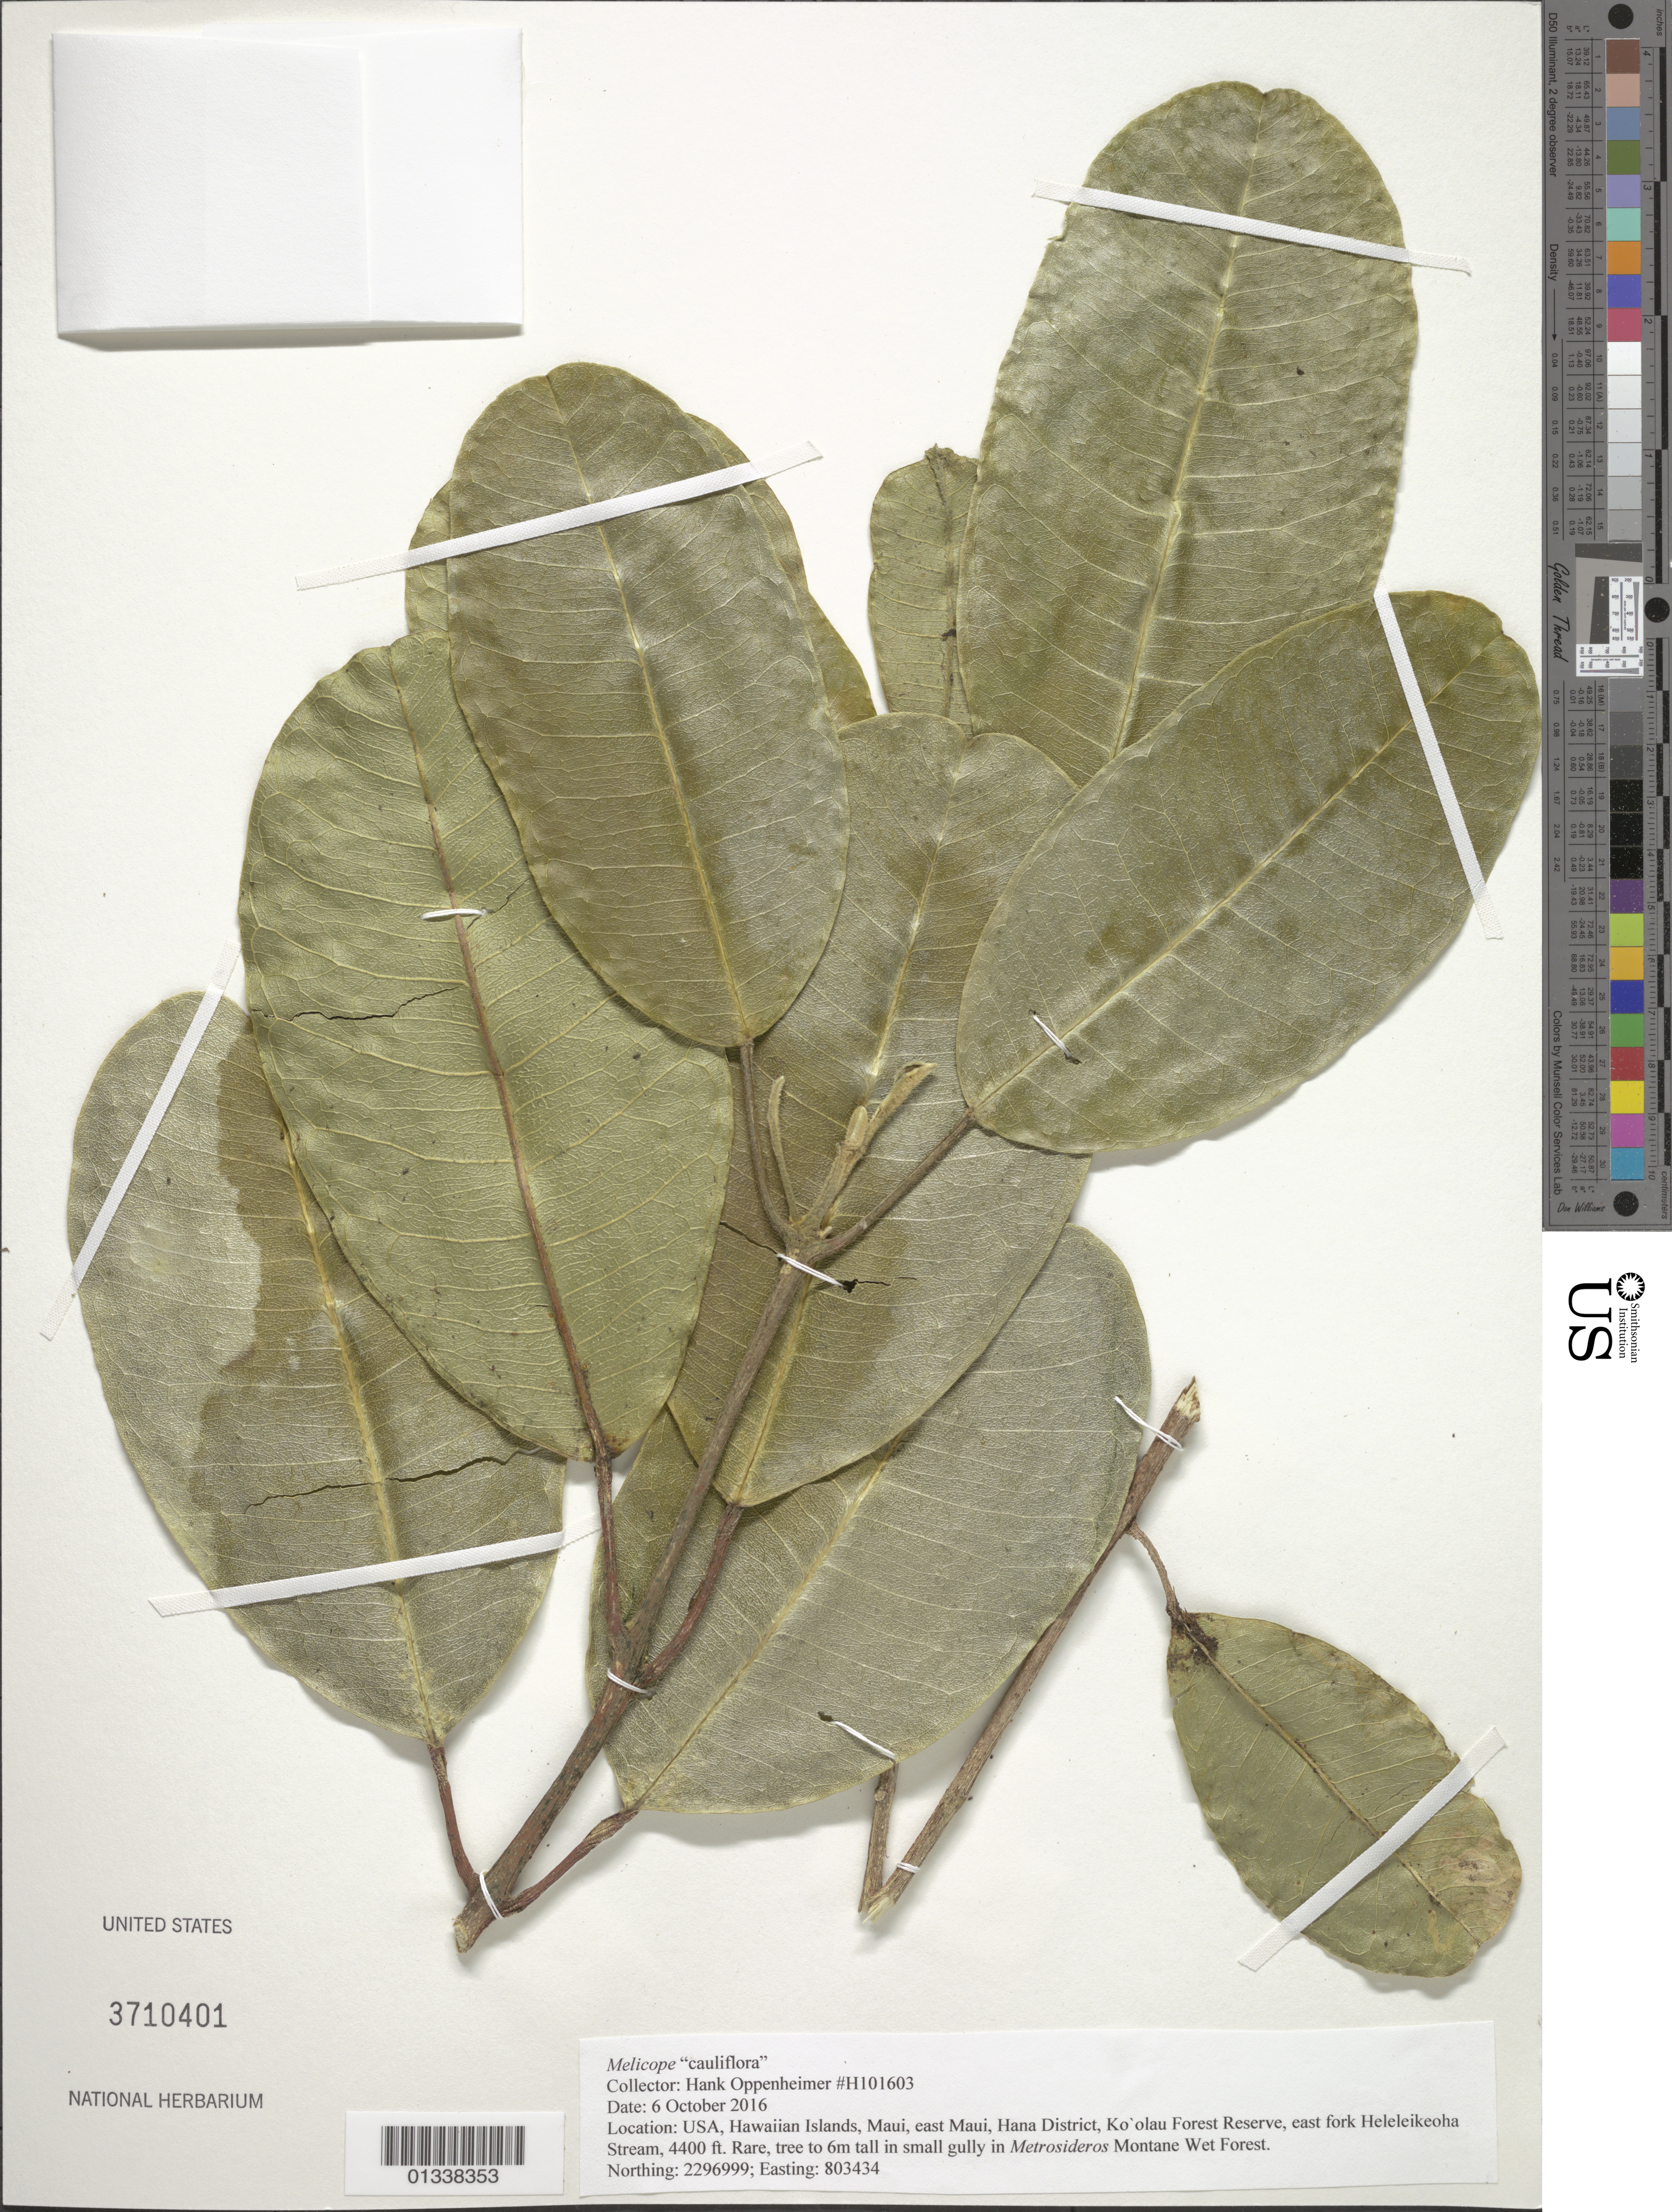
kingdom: Plantae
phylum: Tracheophyta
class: Magnoliopsida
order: Sapindales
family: Rutaceae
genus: Melicope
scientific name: Melicope sp.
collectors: H. Oppenheimer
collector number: H101603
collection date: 2016-10-06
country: United States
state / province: Hawaii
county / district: Maui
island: Maui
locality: East Maui, Ko'olau Forest Reserve, east fork Heleleikeoha Stream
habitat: in small gully in Metrosideros Montane Wet Forest.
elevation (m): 1341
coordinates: Northing: 2296999, Easting: 803434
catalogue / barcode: US 3710401